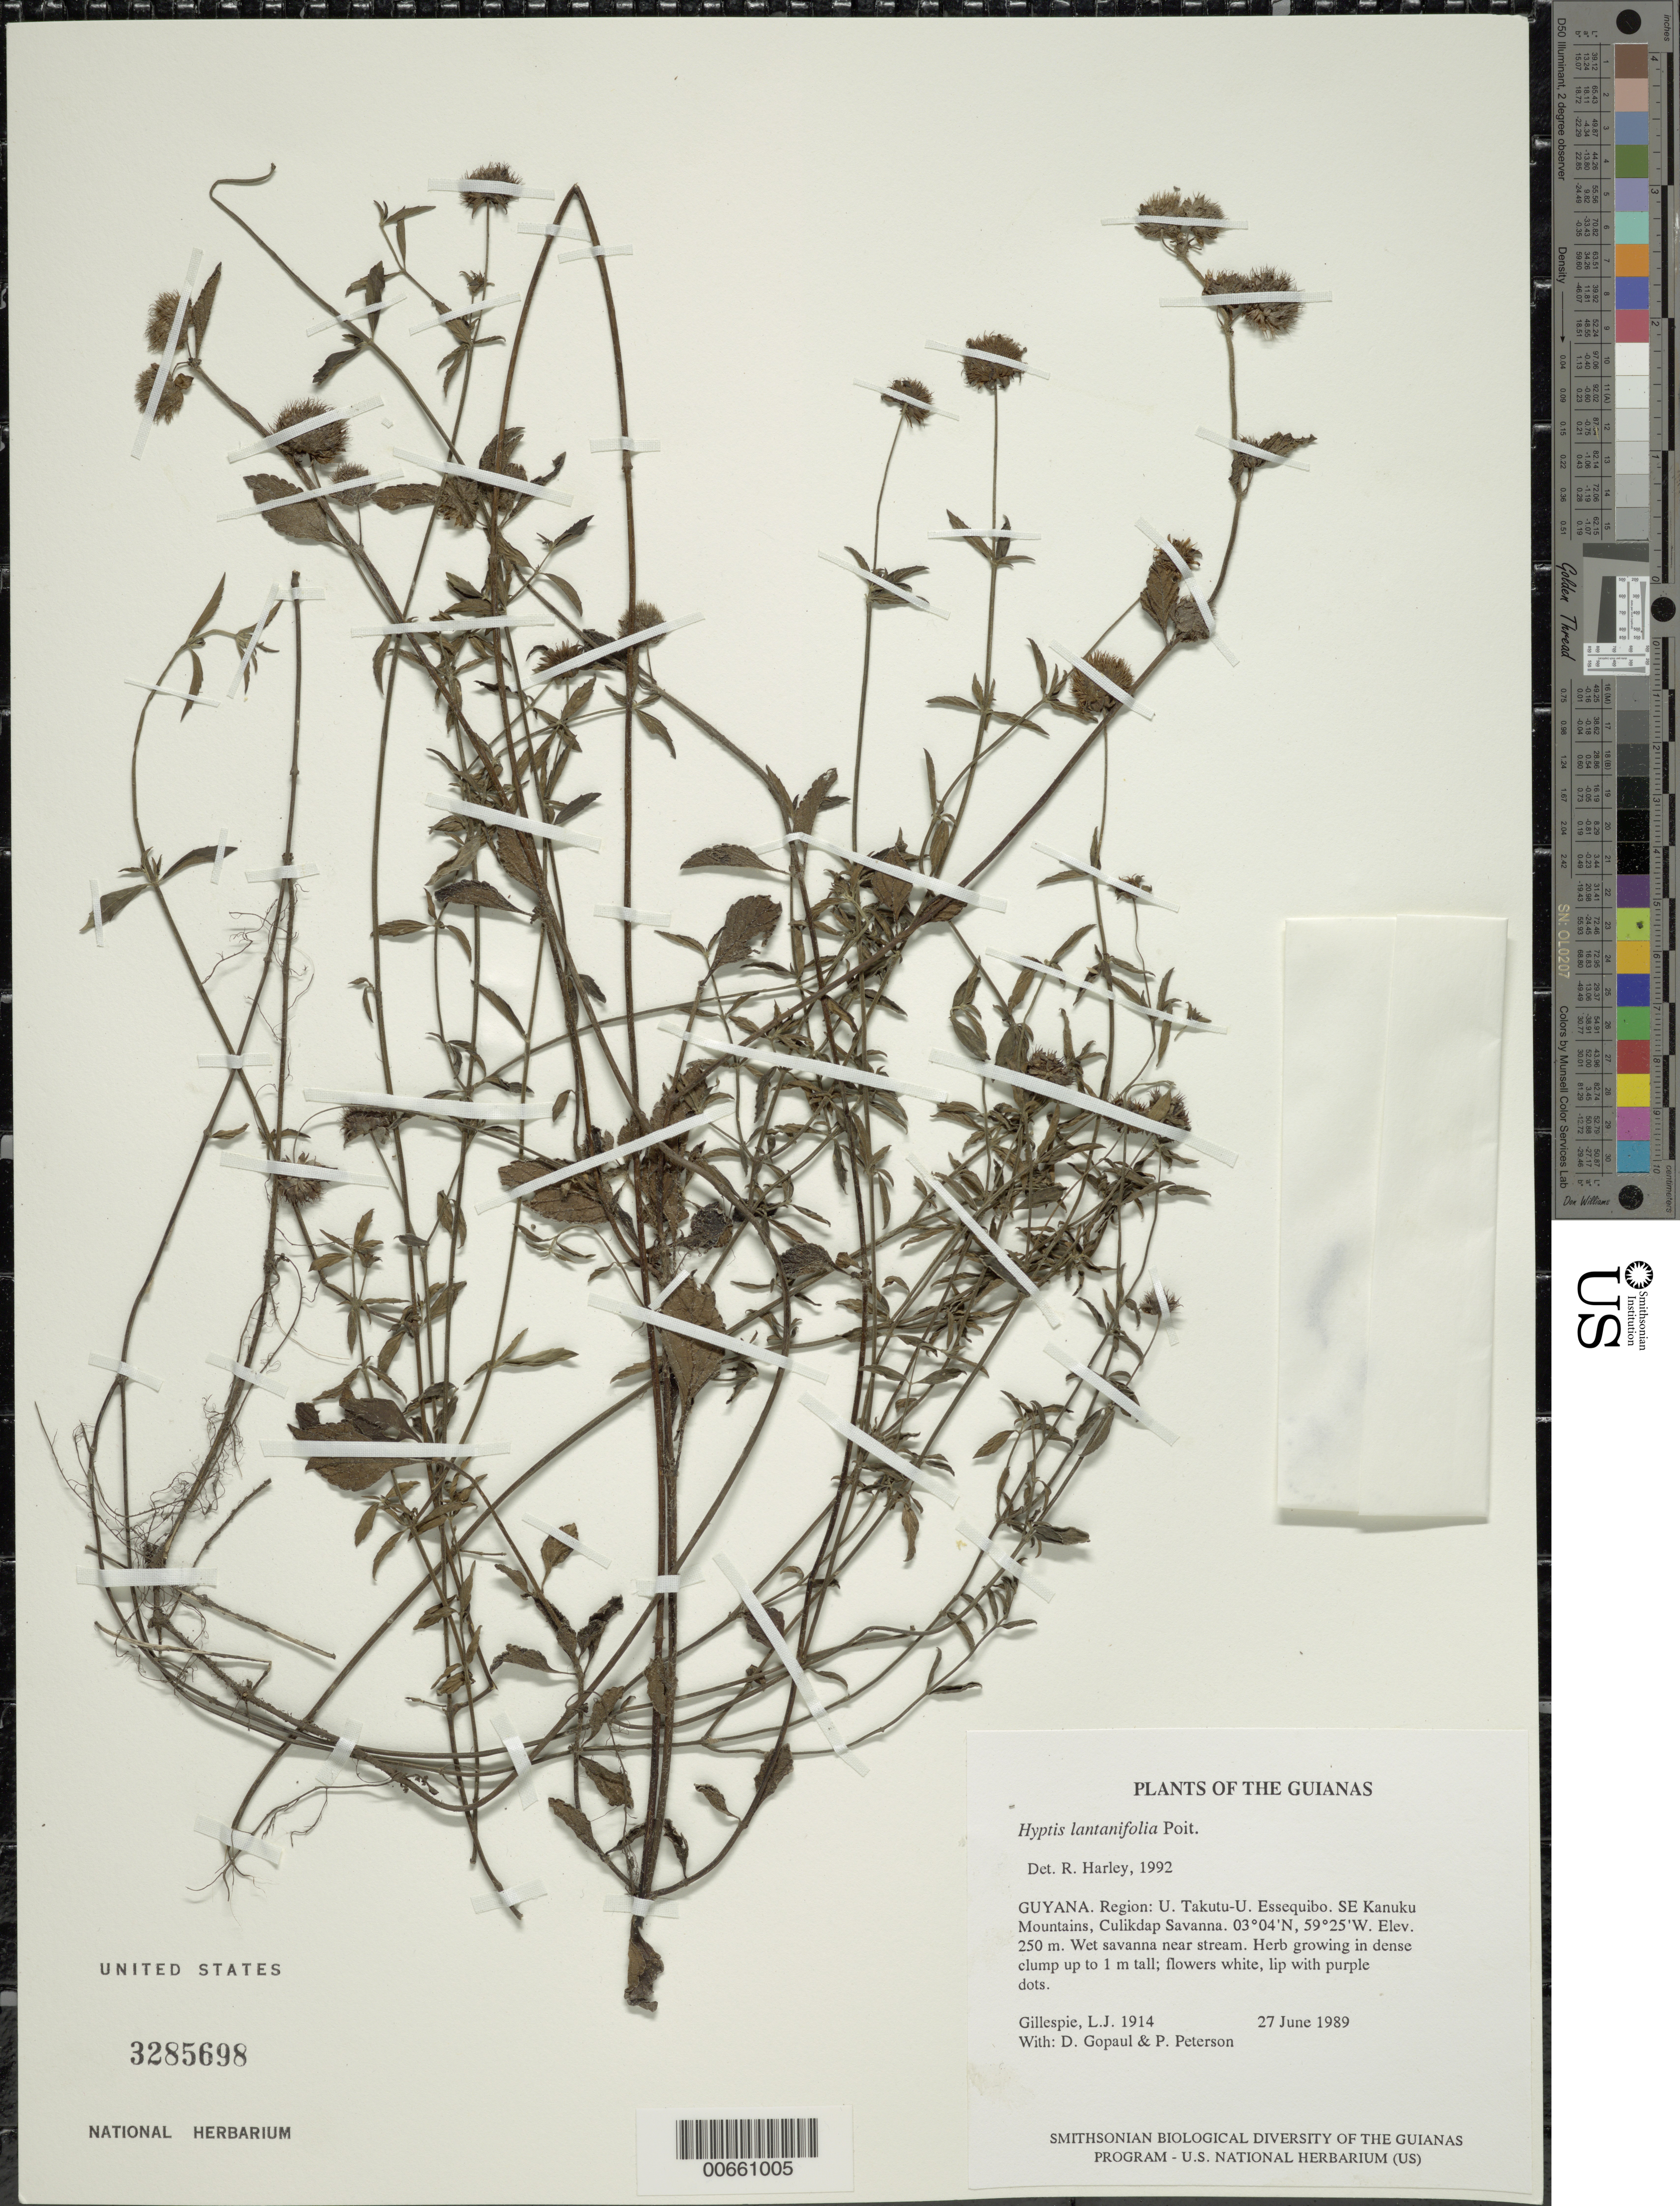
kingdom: Plantae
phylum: Tracheophyta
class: Magnoliopsida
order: Lamiales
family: Lamiaceae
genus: Hyptis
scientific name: Hyptis lantanifolia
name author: Poit.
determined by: Harley, R. M.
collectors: L. J. Gillespie, D. Gopaul & P. M. Peterson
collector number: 1914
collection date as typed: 27 June 1989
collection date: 1989-06-27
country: Guyana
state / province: U. Takutu-U. Essequibo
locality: SE Kanuku Mts, Culikdap Savanna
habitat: Wet savanna near stream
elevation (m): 250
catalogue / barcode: US 3285698